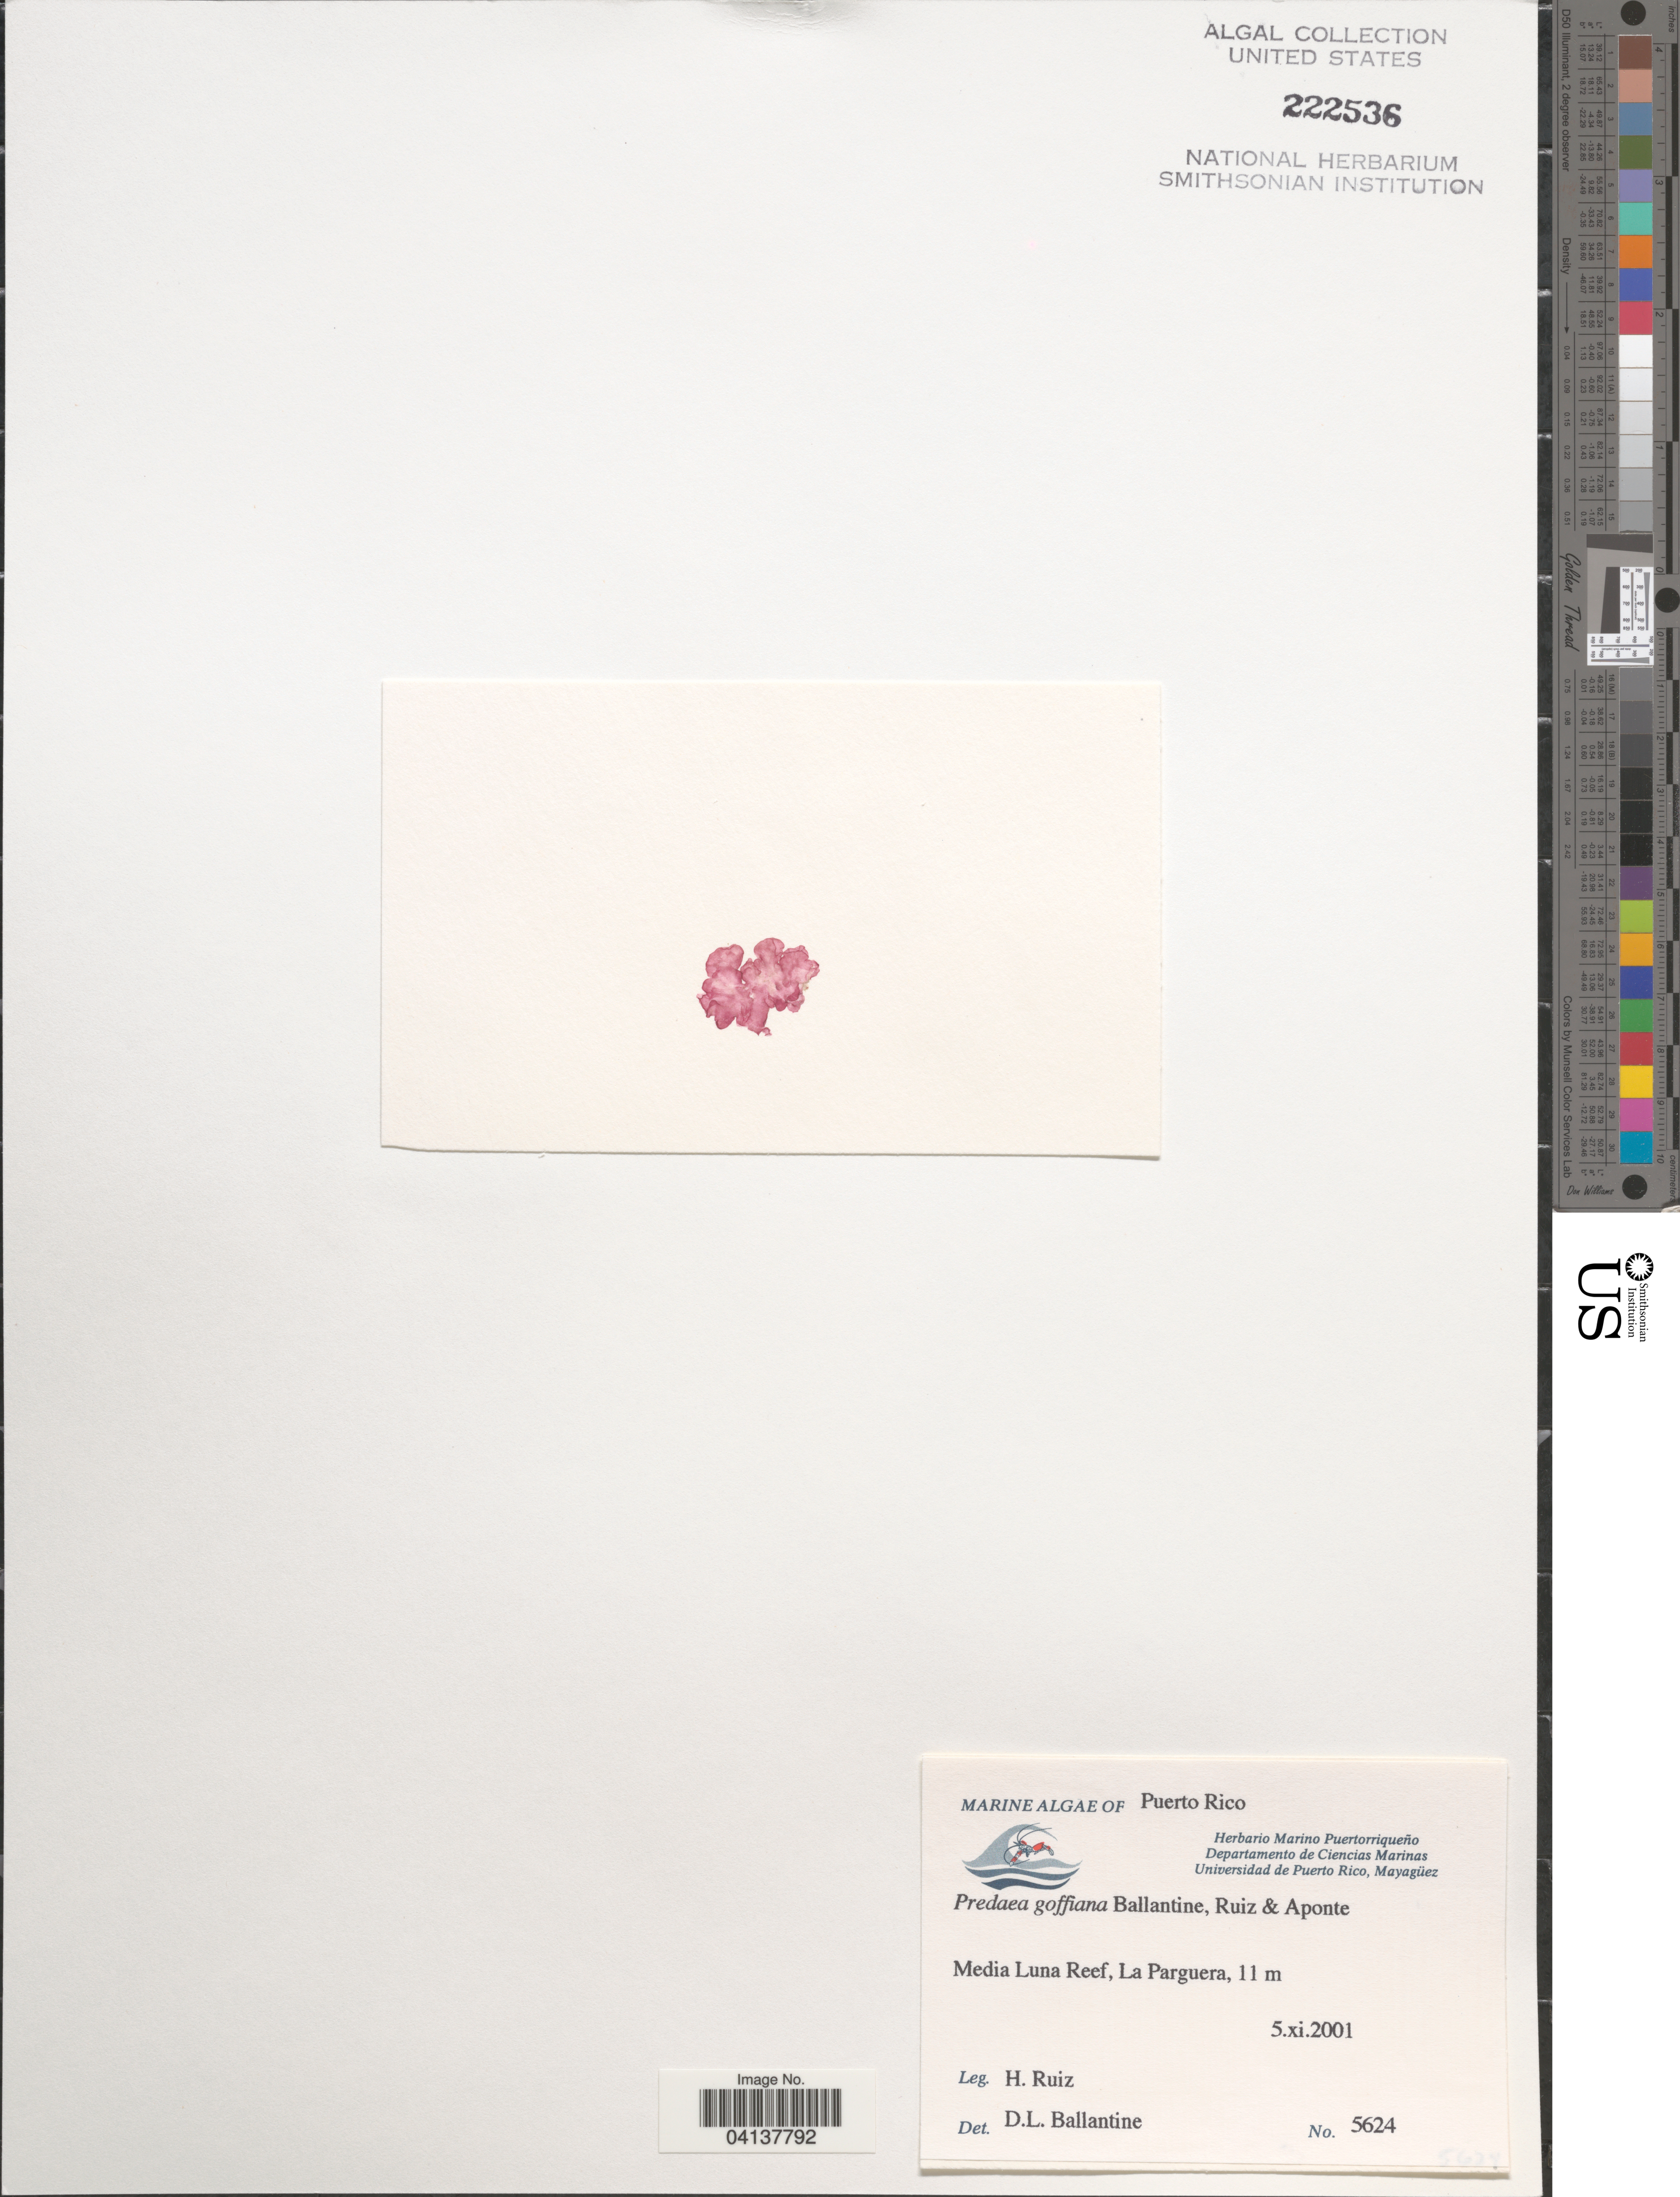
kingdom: Plantae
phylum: Rhodophyta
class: Florideophyceae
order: Nemastomatales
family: Nemastomataceae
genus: Predaea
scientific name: Predaea goffiana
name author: D.L. Ballant. et al.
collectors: H. Ruiz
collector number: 5624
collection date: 2001-06-05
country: Puerto Rico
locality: Media Luna Reef, La Parguera.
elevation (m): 11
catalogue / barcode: US 222536